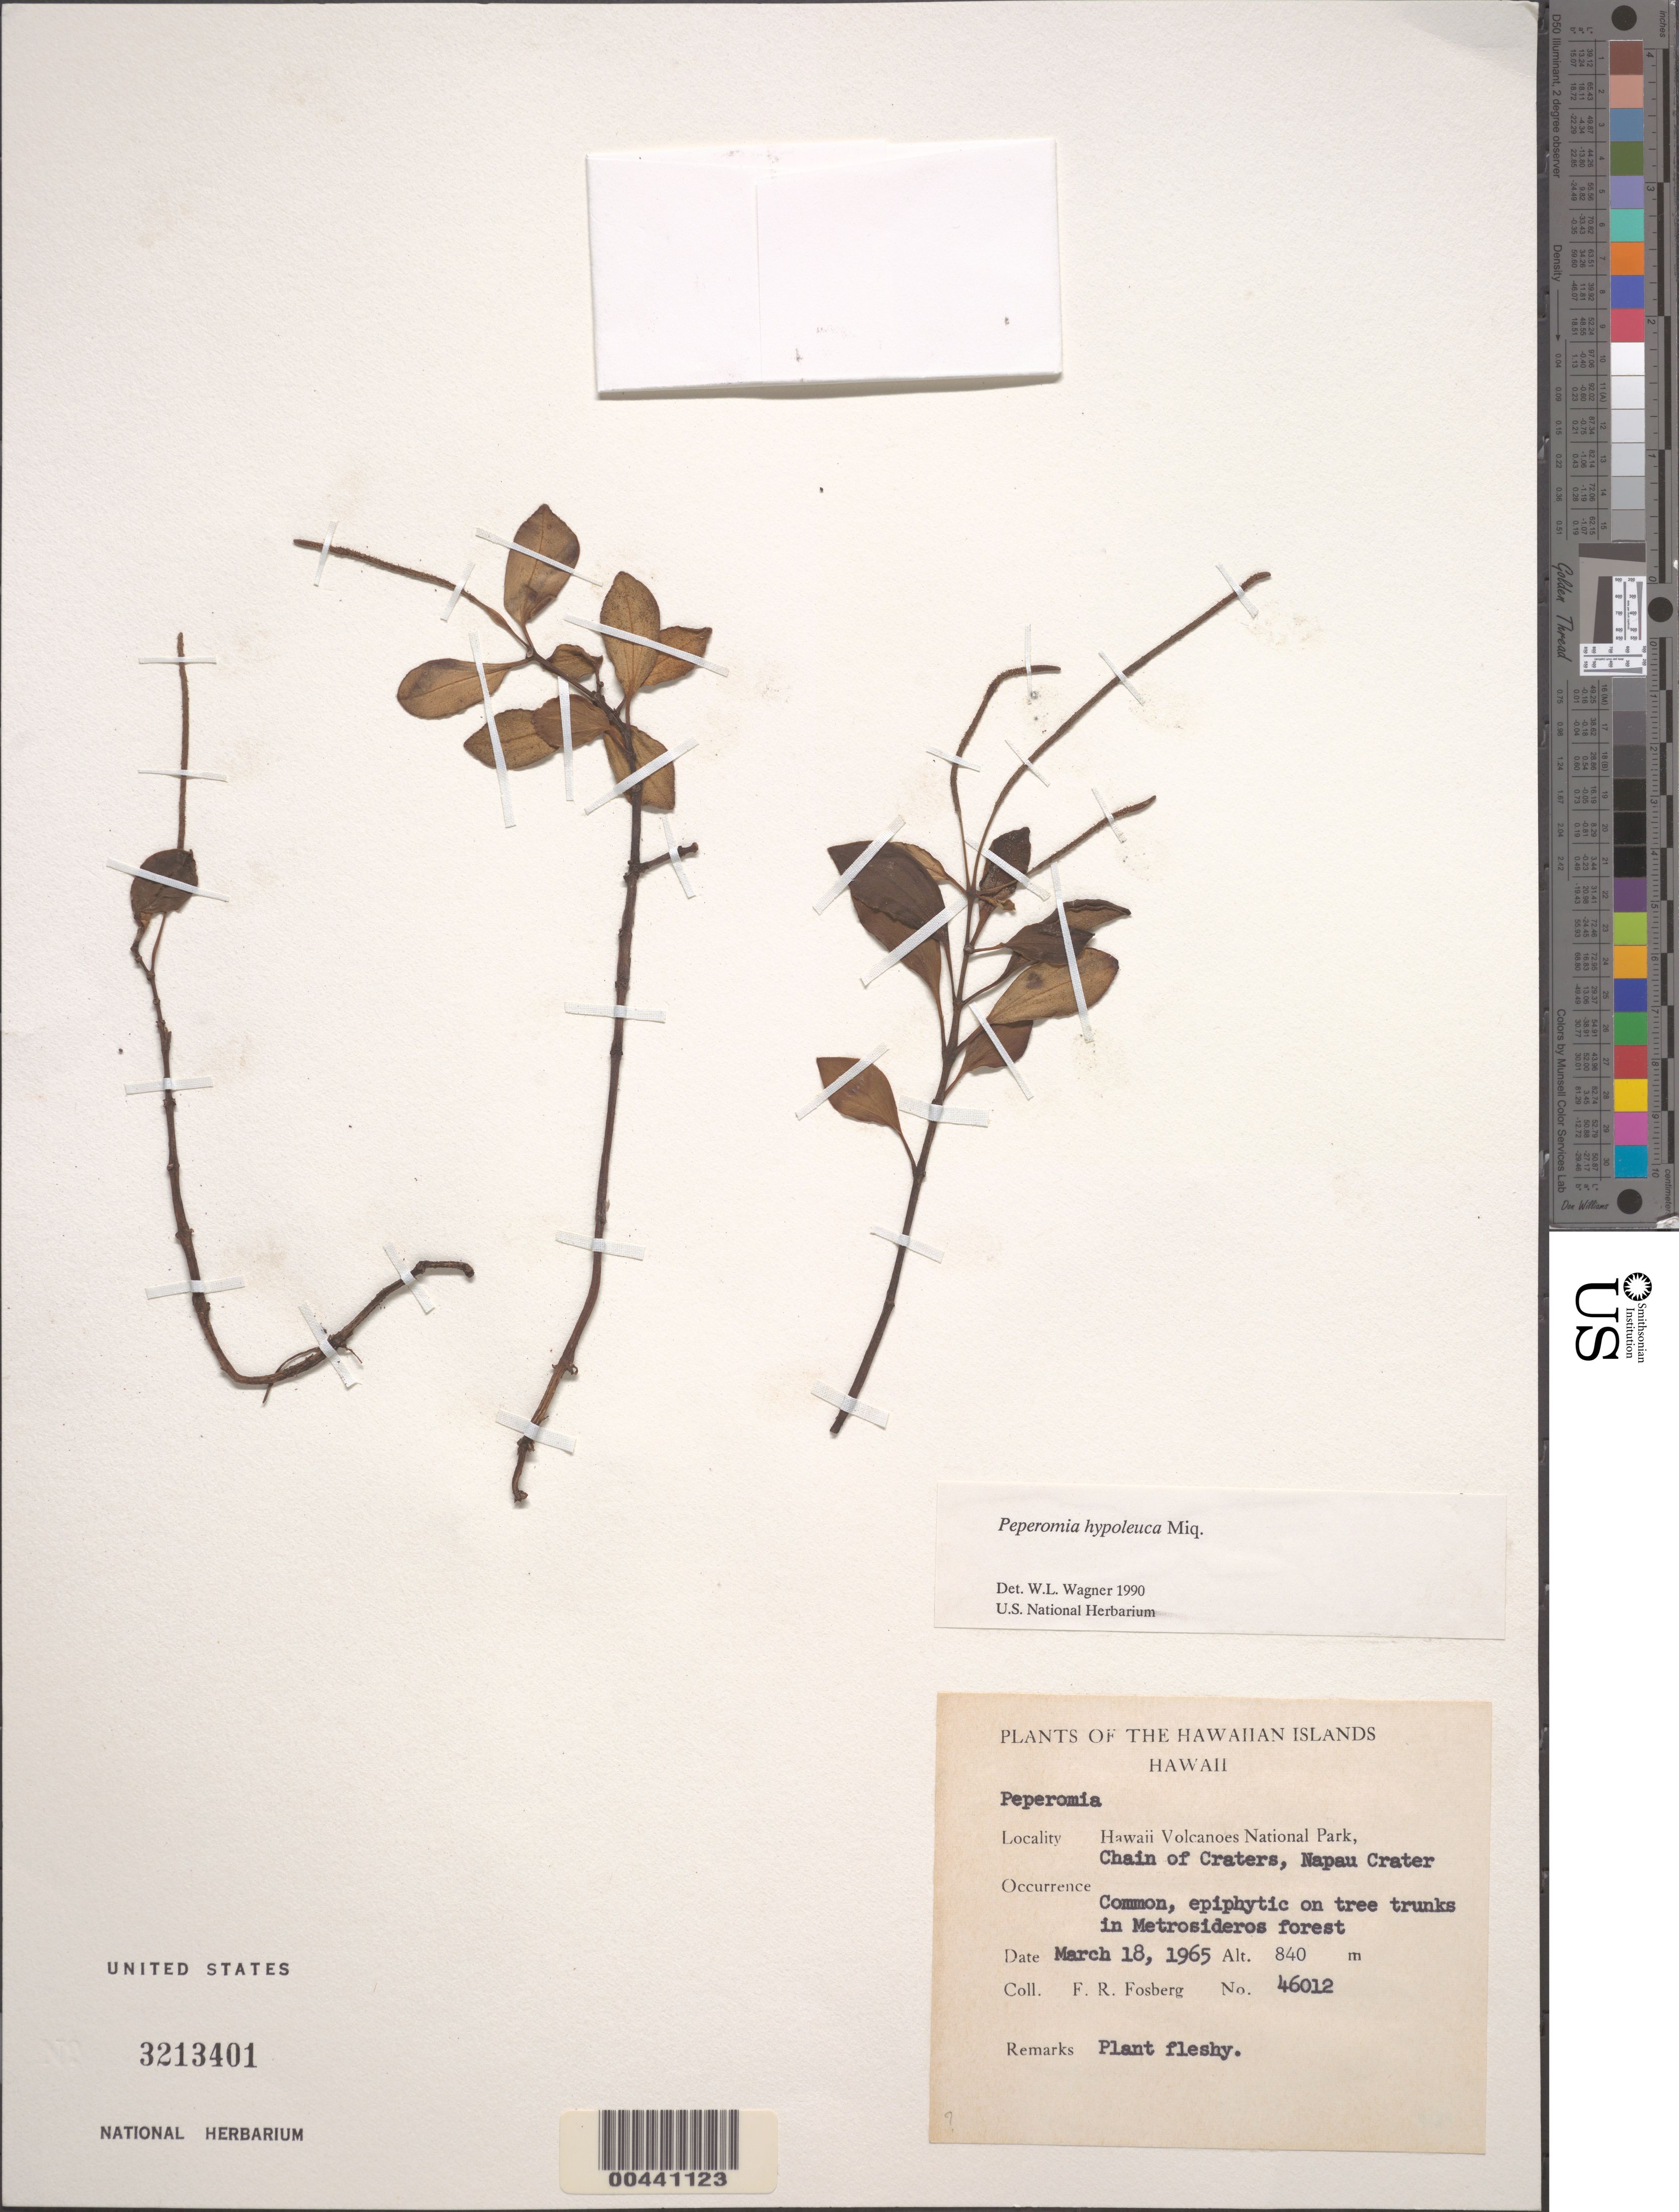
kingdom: Plantae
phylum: Tracheophyta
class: Magnoliopsida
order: Piperales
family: Piperaceae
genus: Peperomia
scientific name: Peperomia hypoleuca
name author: Miq.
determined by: Wagner, W. L., (BOT), Smithsonian Institution - National Museum of Natural History (UNITED STATES)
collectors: F. R. Fosberg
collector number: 46012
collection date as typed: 18 Mar 1965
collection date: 1965-03-18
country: United States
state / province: Hawaii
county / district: Hawaii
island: Hawaii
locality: Hawaii Volcanoes National Park, Chain of Craters, Napau Crater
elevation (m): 840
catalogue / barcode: US 3213401